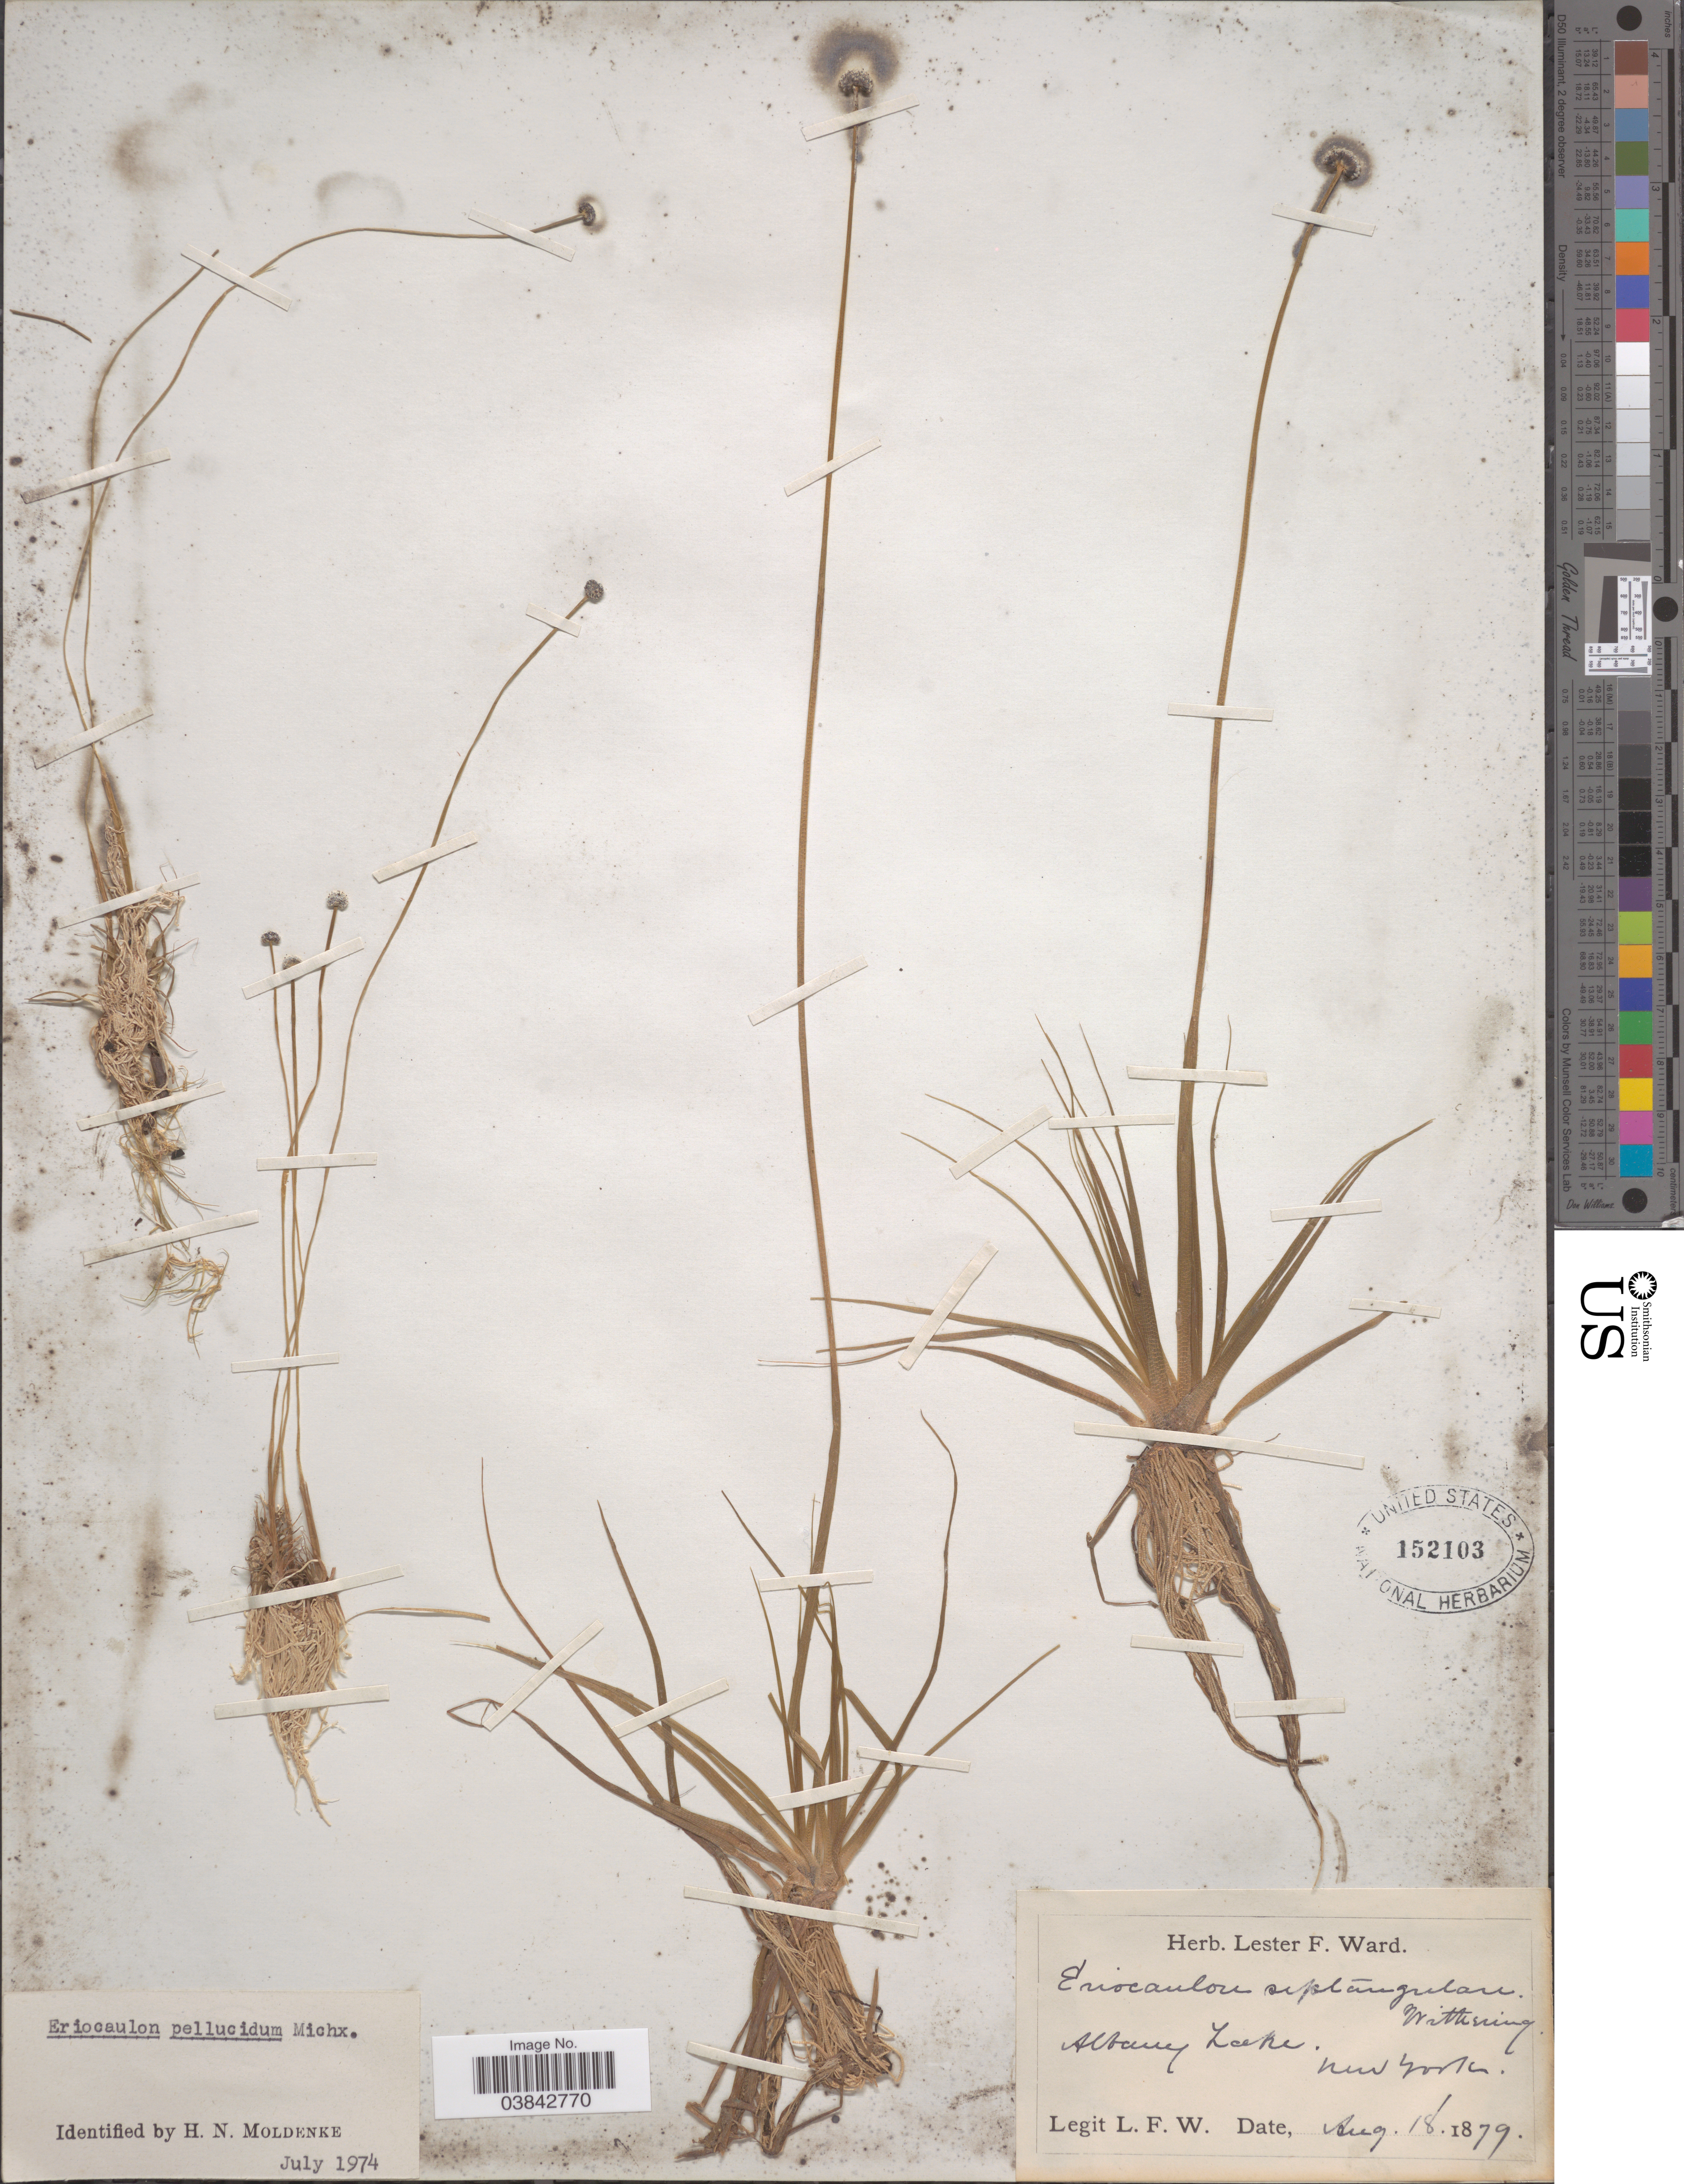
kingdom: Plantae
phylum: Tracheophyta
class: Liliopsida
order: Poales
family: Eriocaulaceae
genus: Eriocaulon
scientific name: Eriocaulon aquaticum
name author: (Hill) Druce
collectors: L. F. Ward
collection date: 1879-08-18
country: United States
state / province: New York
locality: Albany Lake.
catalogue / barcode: US 152103